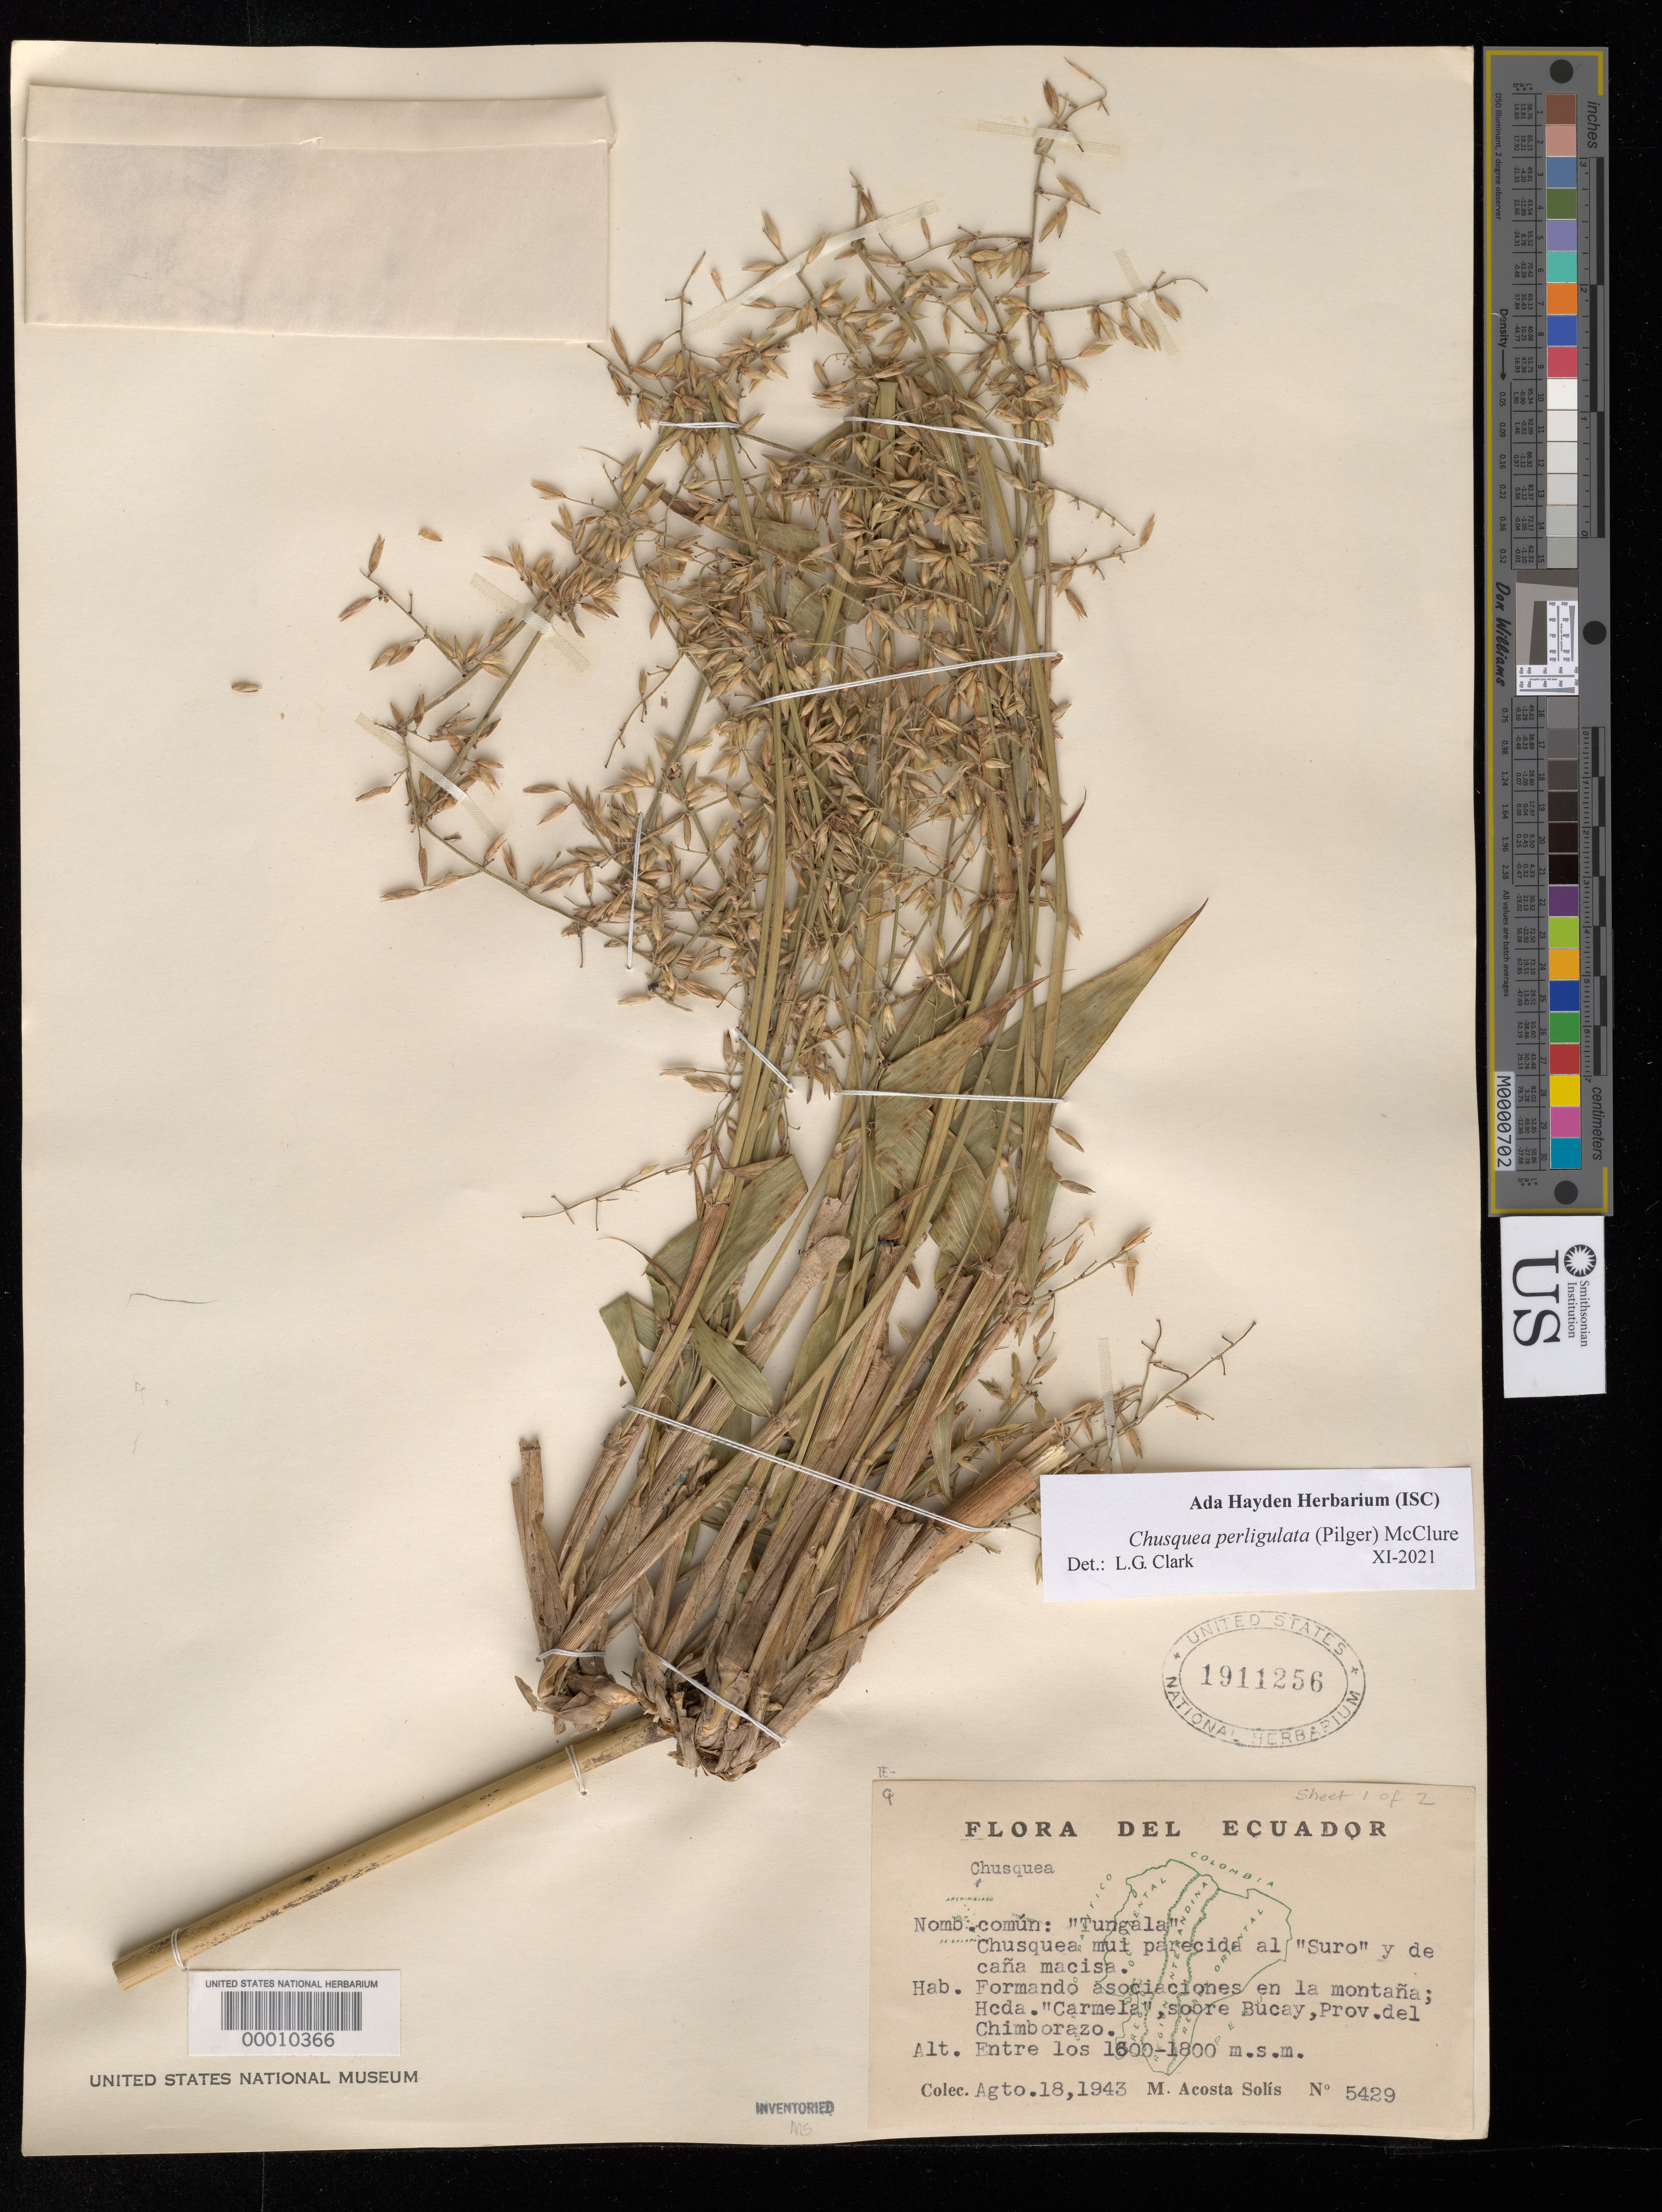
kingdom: Plantae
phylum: Tracheophyta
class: Liliopsida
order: Poales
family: Poaceae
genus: Chusquea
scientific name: Chusquea perligulata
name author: (Pilg.) McClure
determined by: Clark, L. G.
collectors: M. Acosta Solis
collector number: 5429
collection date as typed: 18 -- 1943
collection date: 1943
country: Ecuador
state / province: Chimborazo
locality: Bucay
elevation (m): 1600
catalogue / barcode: US 1911256